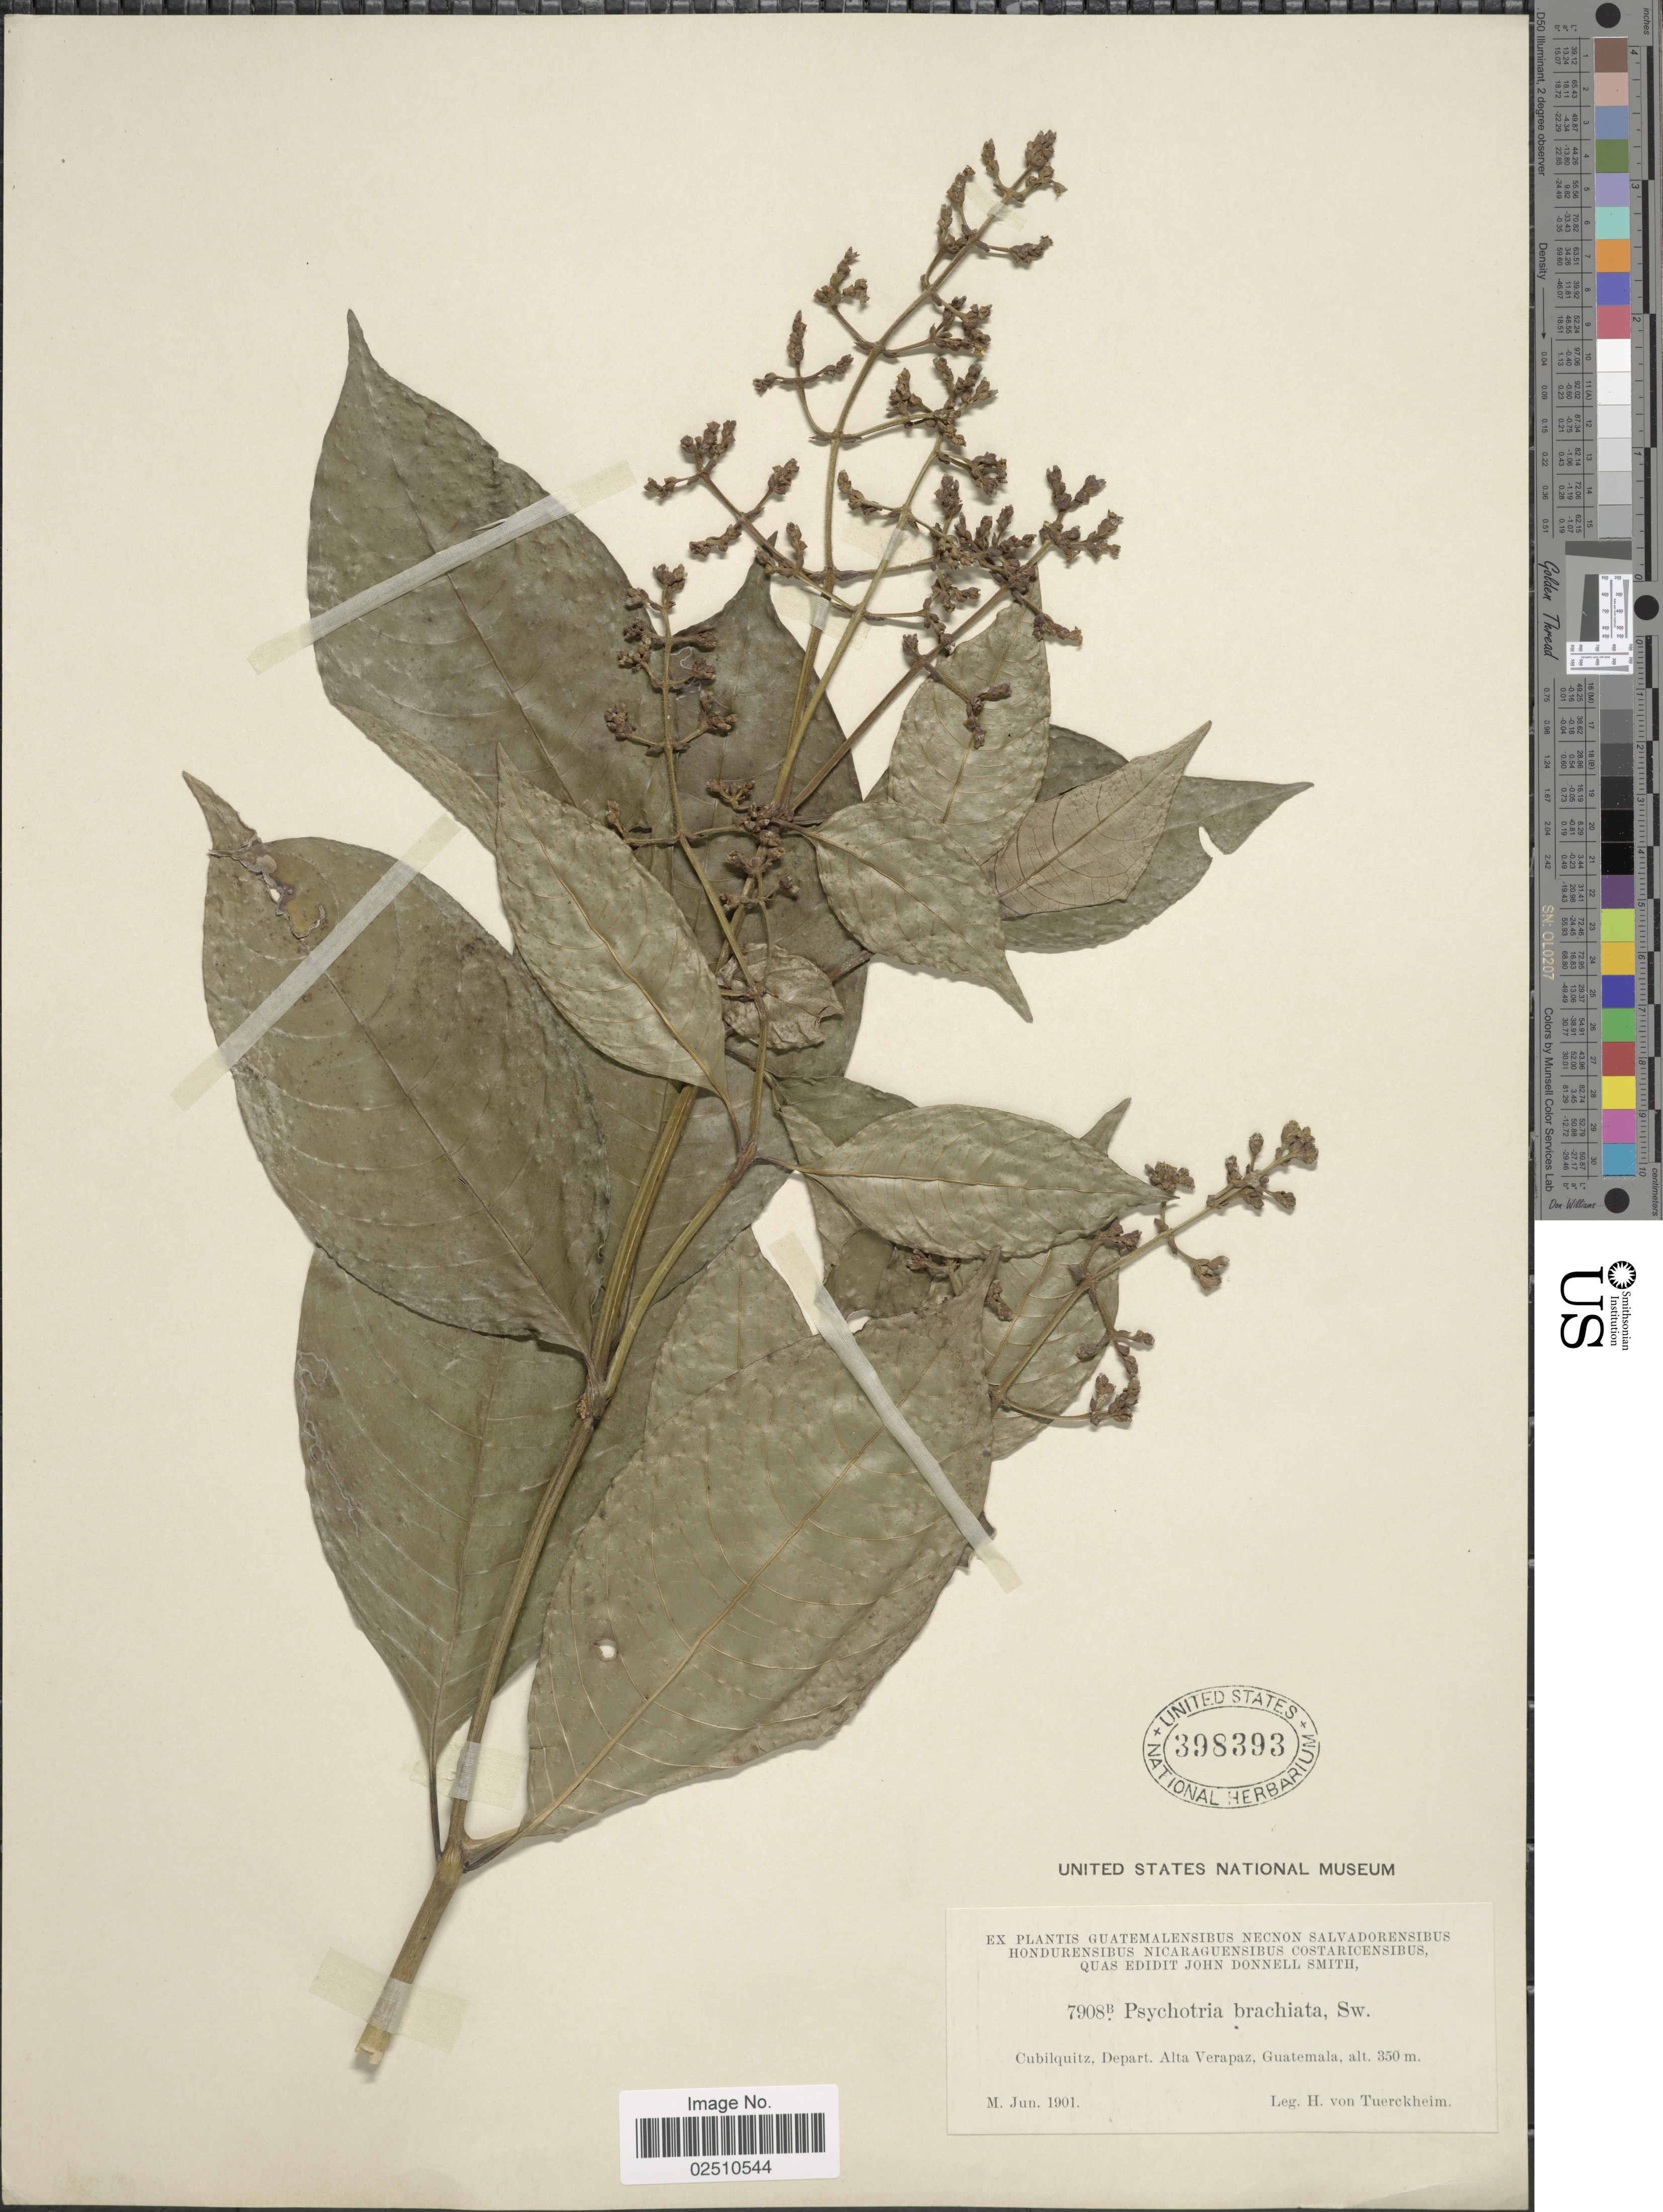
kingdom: Plantae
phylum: Tracheophyta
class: Magnoliopsida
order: Gentianales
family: Rubiaceae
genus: Psychotria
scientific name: Psychotria brachiata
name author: Sw.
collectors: H. von Türckheim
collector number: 7908b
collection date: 1901-06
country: Guatemala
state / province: Alta Verapaz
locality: Cubilquitz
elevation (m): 350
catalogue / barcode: US 398393